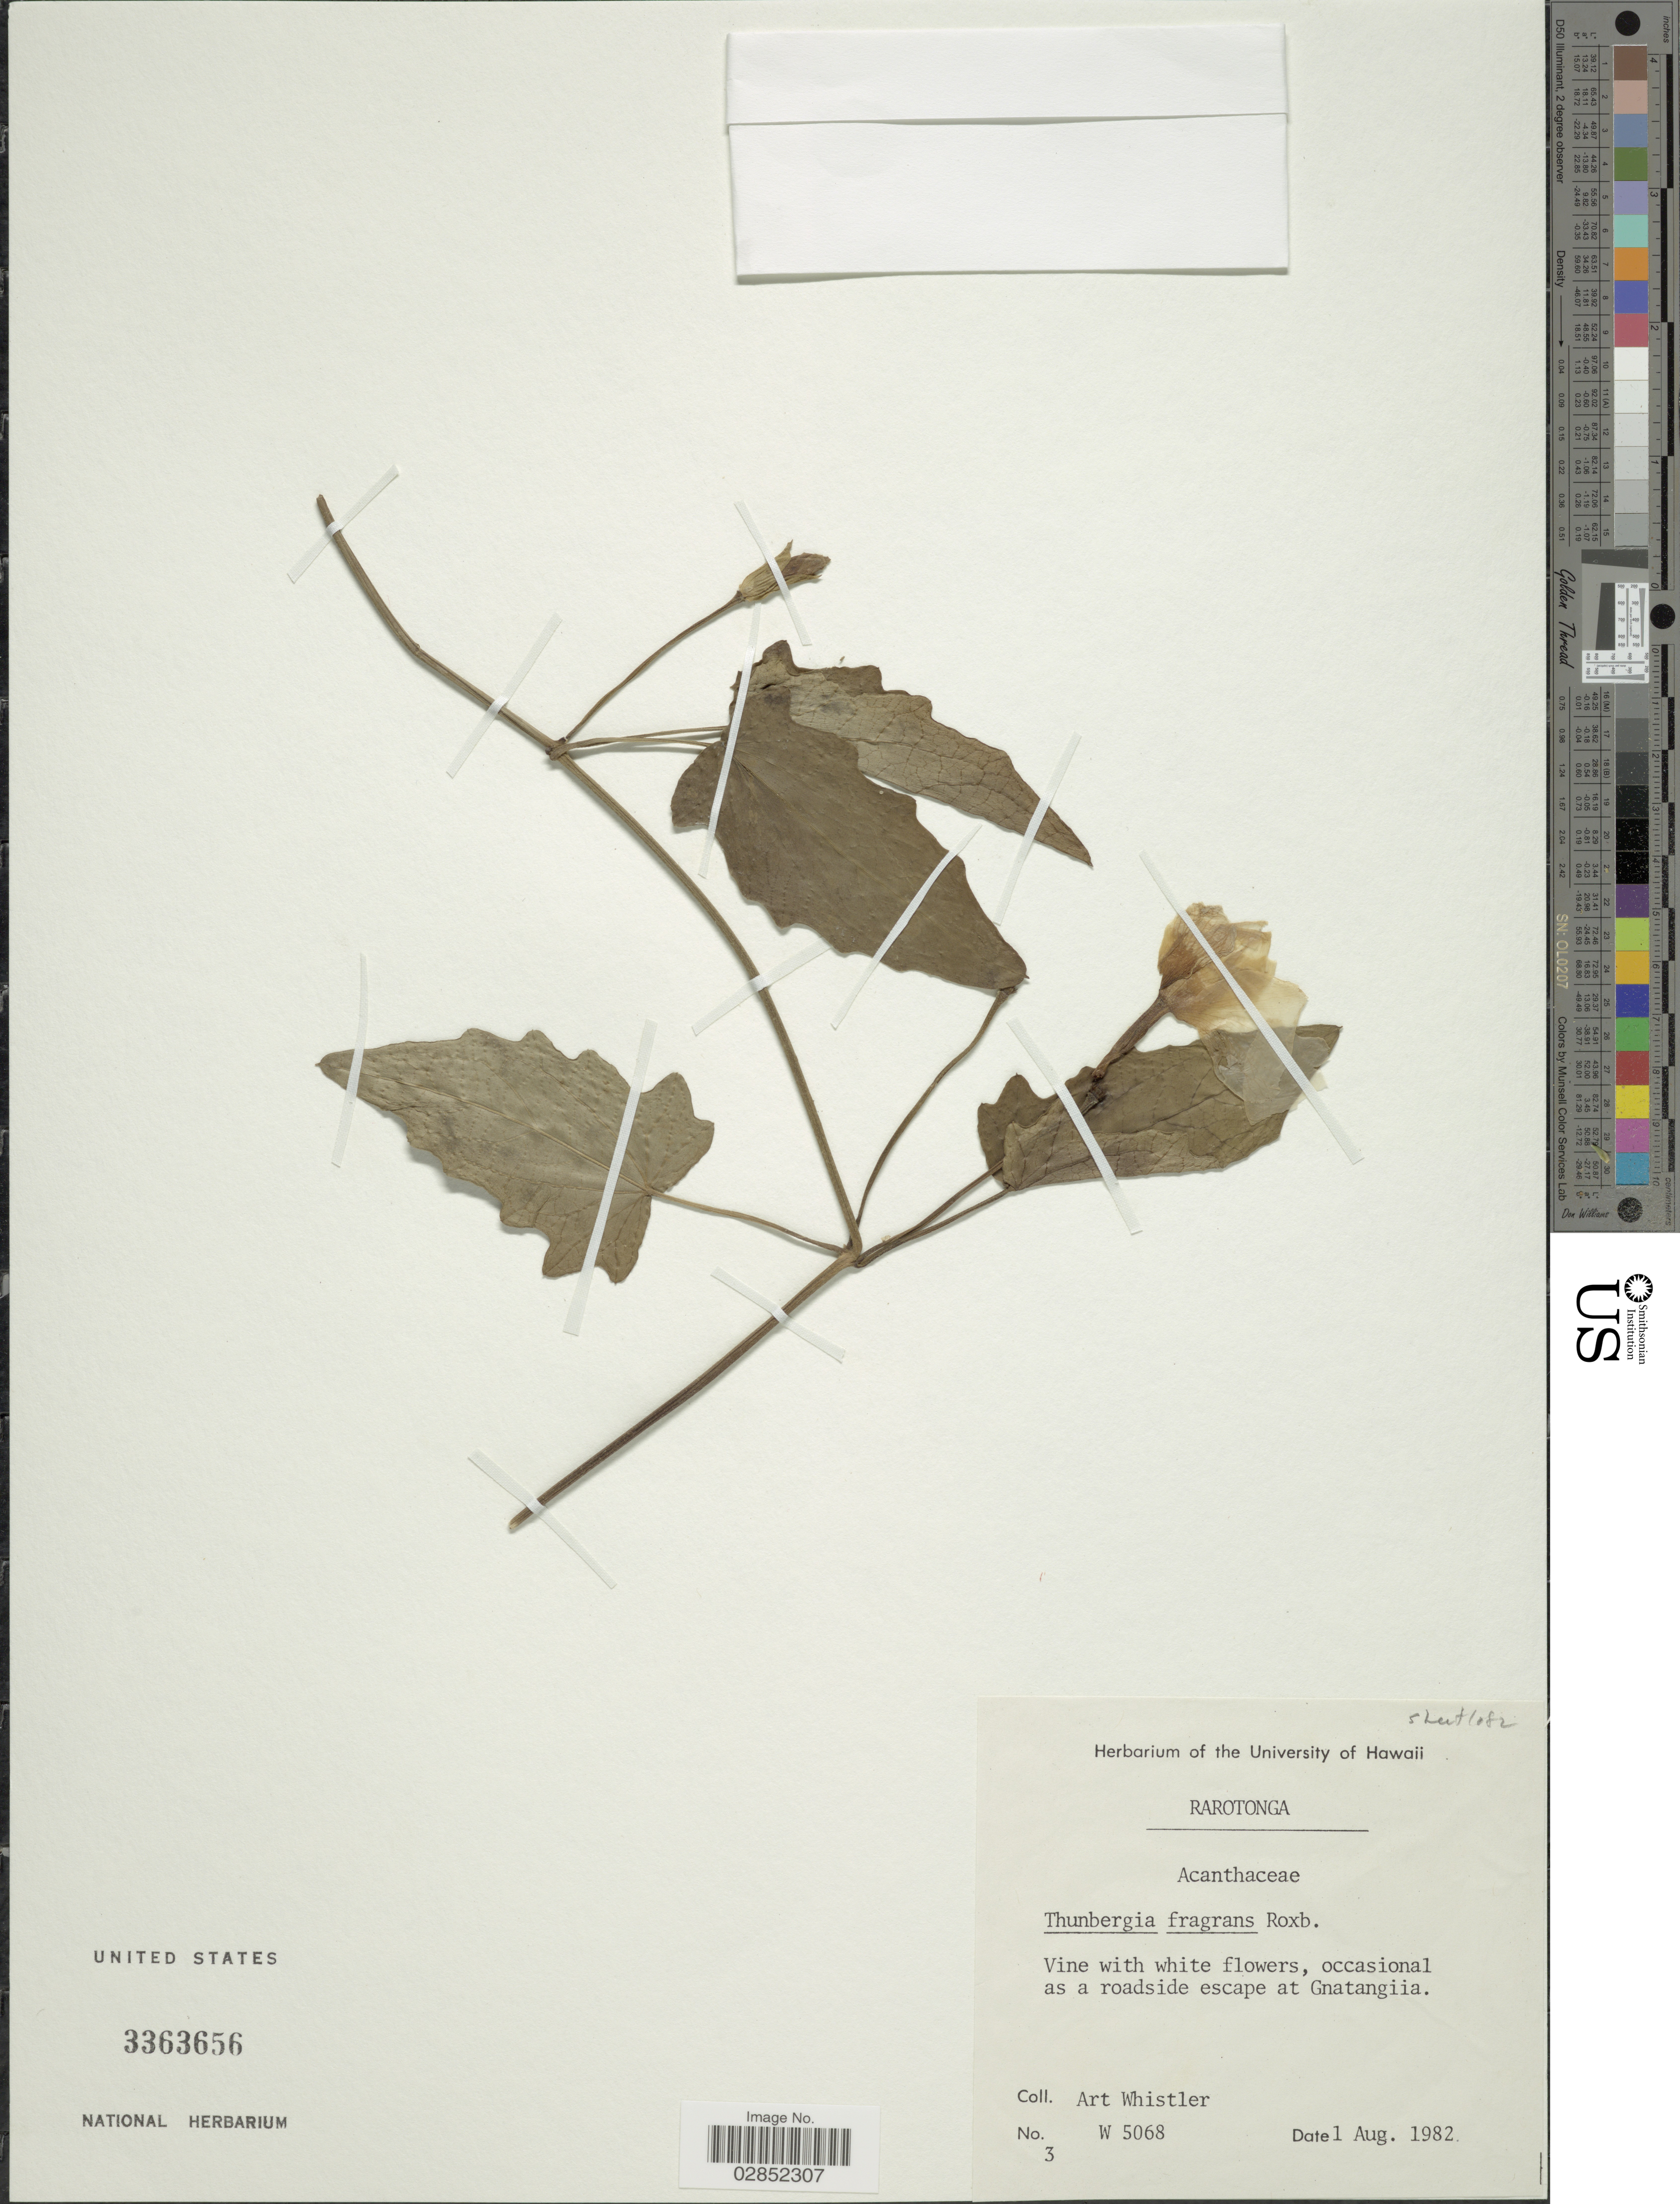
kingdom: Plantae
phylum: Tracheophyta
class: Magnoliopsida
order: Lamiales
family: Acanthaceae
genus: Thunbergia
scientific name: Thunbergia fragrans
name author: Roxb.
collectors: A. Whistler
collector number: W5068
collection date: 1982-08-01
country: Cook Islands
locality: Rarotonga. Occasional as a roadside escape at Gnatangiia.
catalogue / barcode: US 3363656